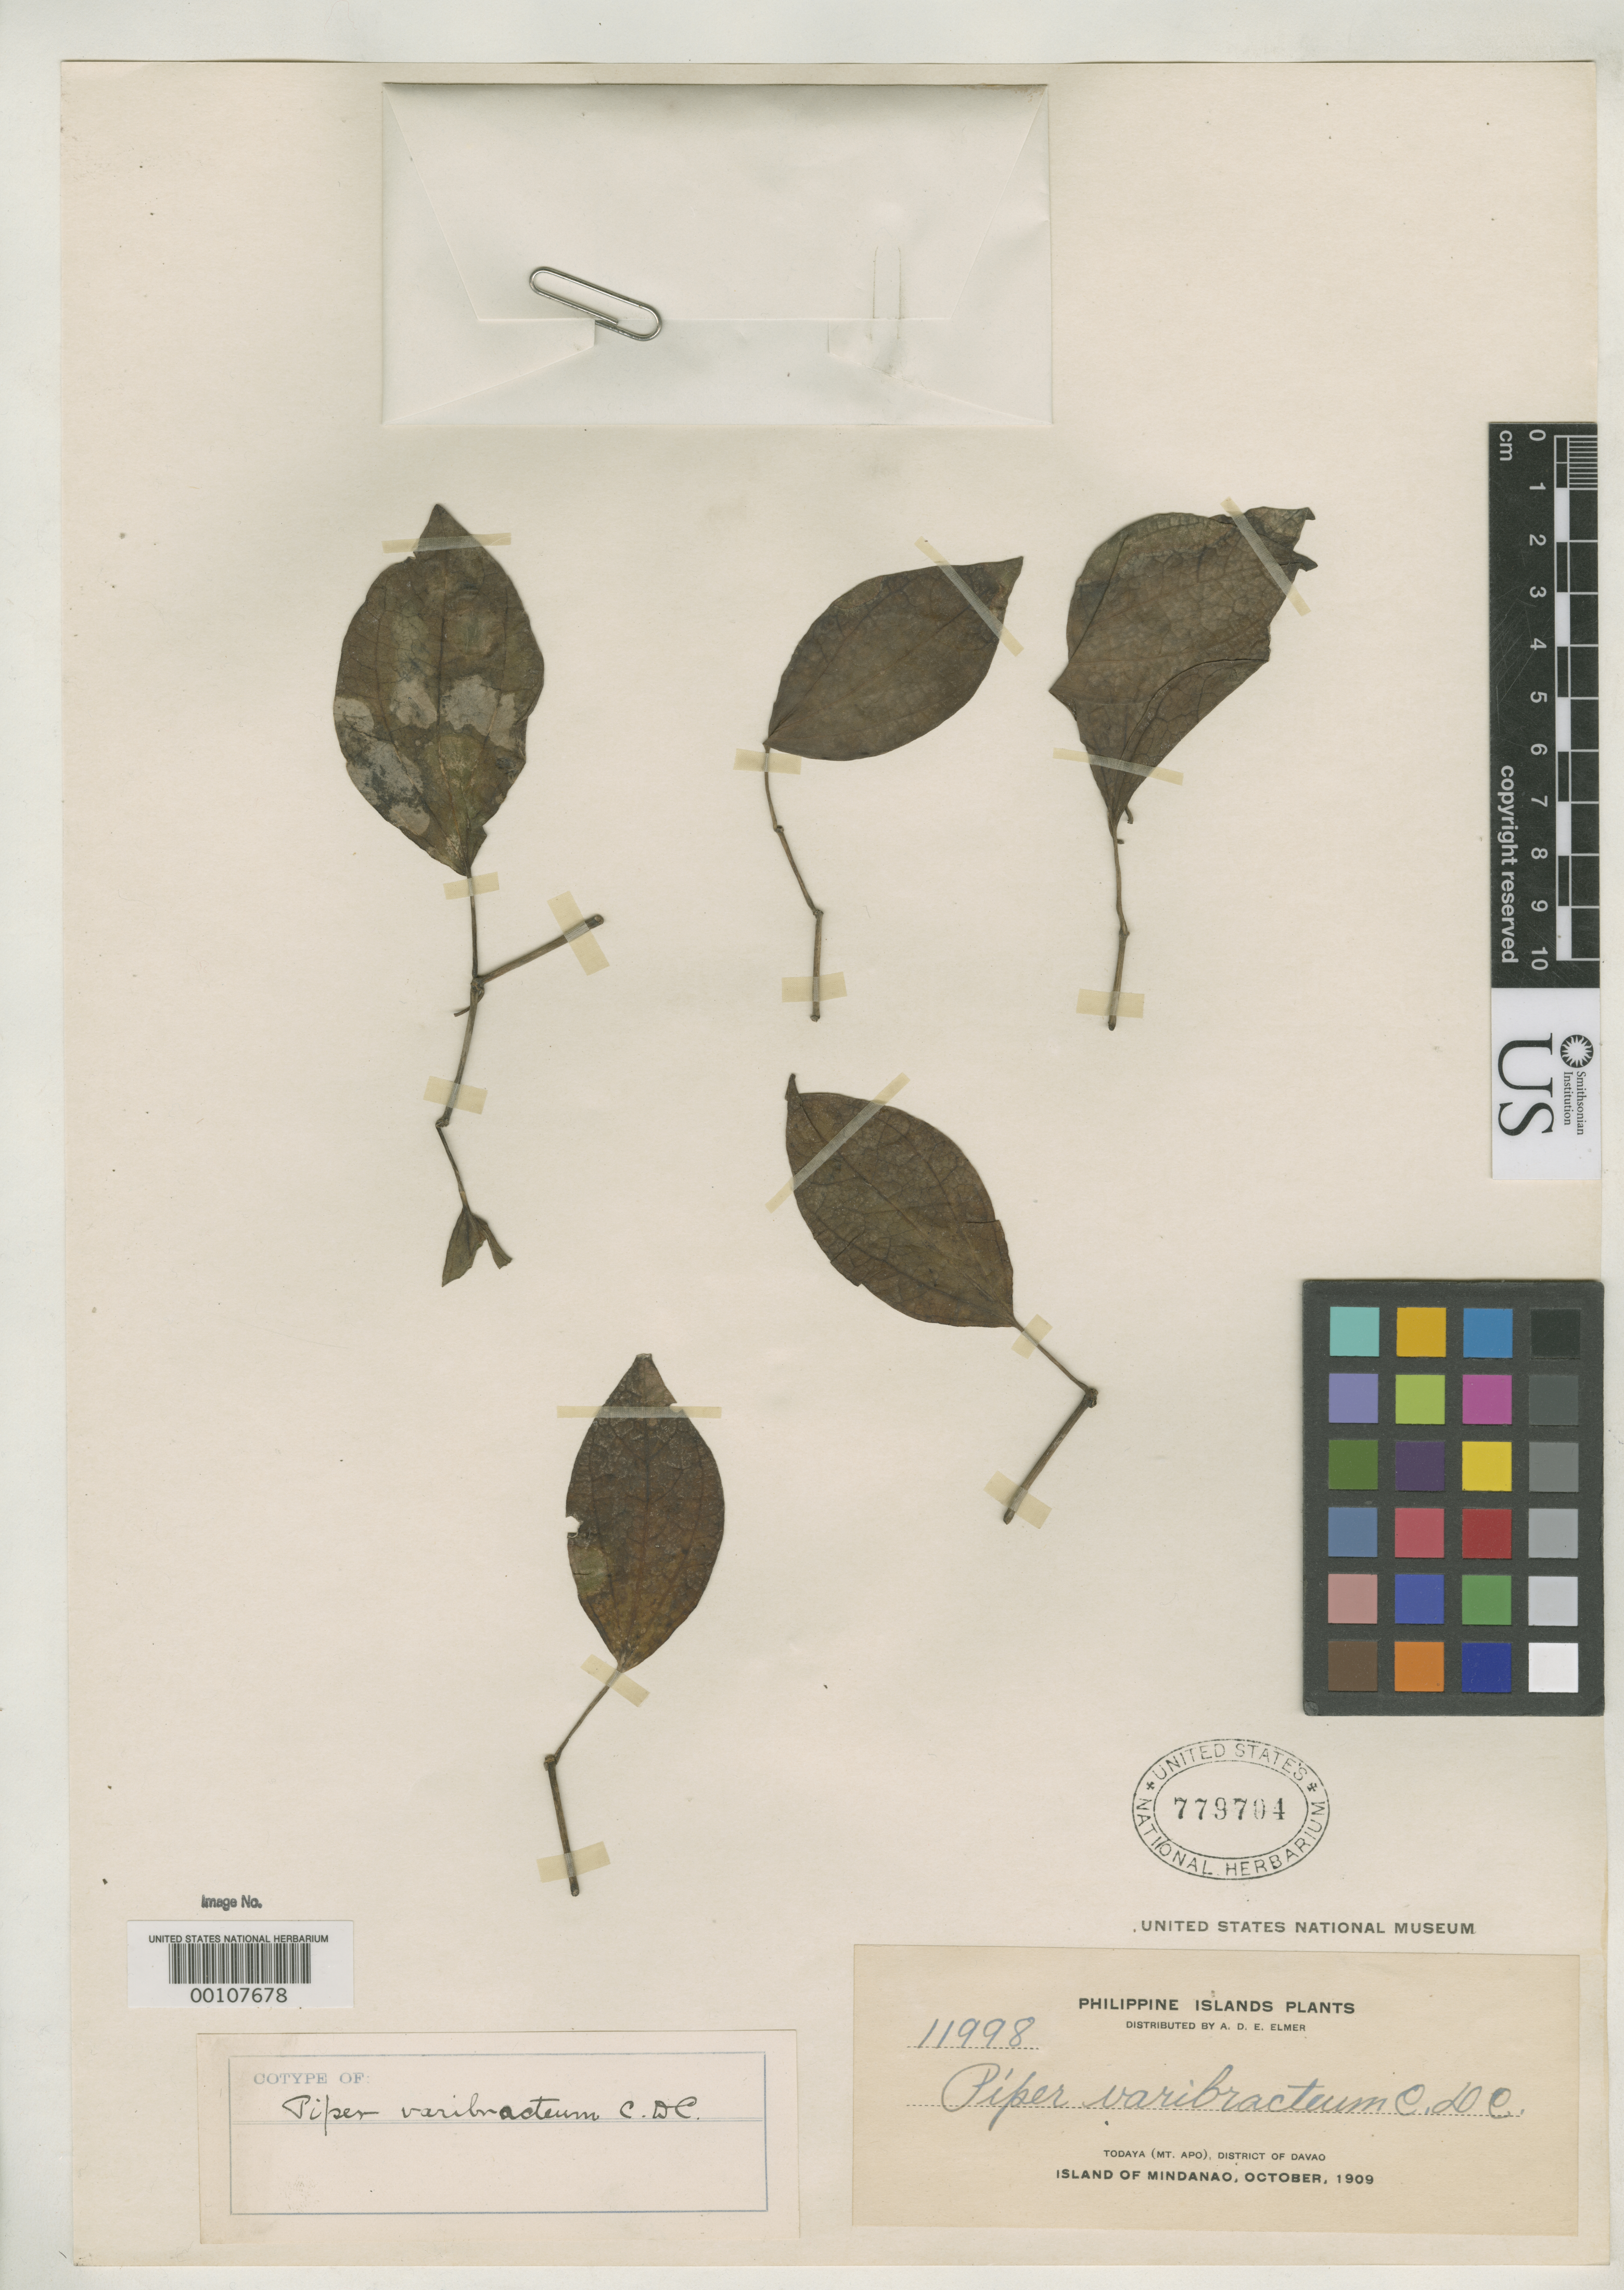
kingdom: Plantae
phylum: Tracheophyta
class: Magnoliopsida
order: Piperales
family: Piperaceae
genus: Piper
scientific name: Piper varibracteum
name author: C. DC. in Elmer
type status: Isotype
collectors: A. D. E. Elmer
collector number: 11998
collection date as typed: Oct 1909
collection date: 1909-10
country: Philippines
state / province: Davao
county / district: Davao del Sur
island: Mindanao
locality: Todaya, Mt. Apo.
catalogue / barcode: US 779704